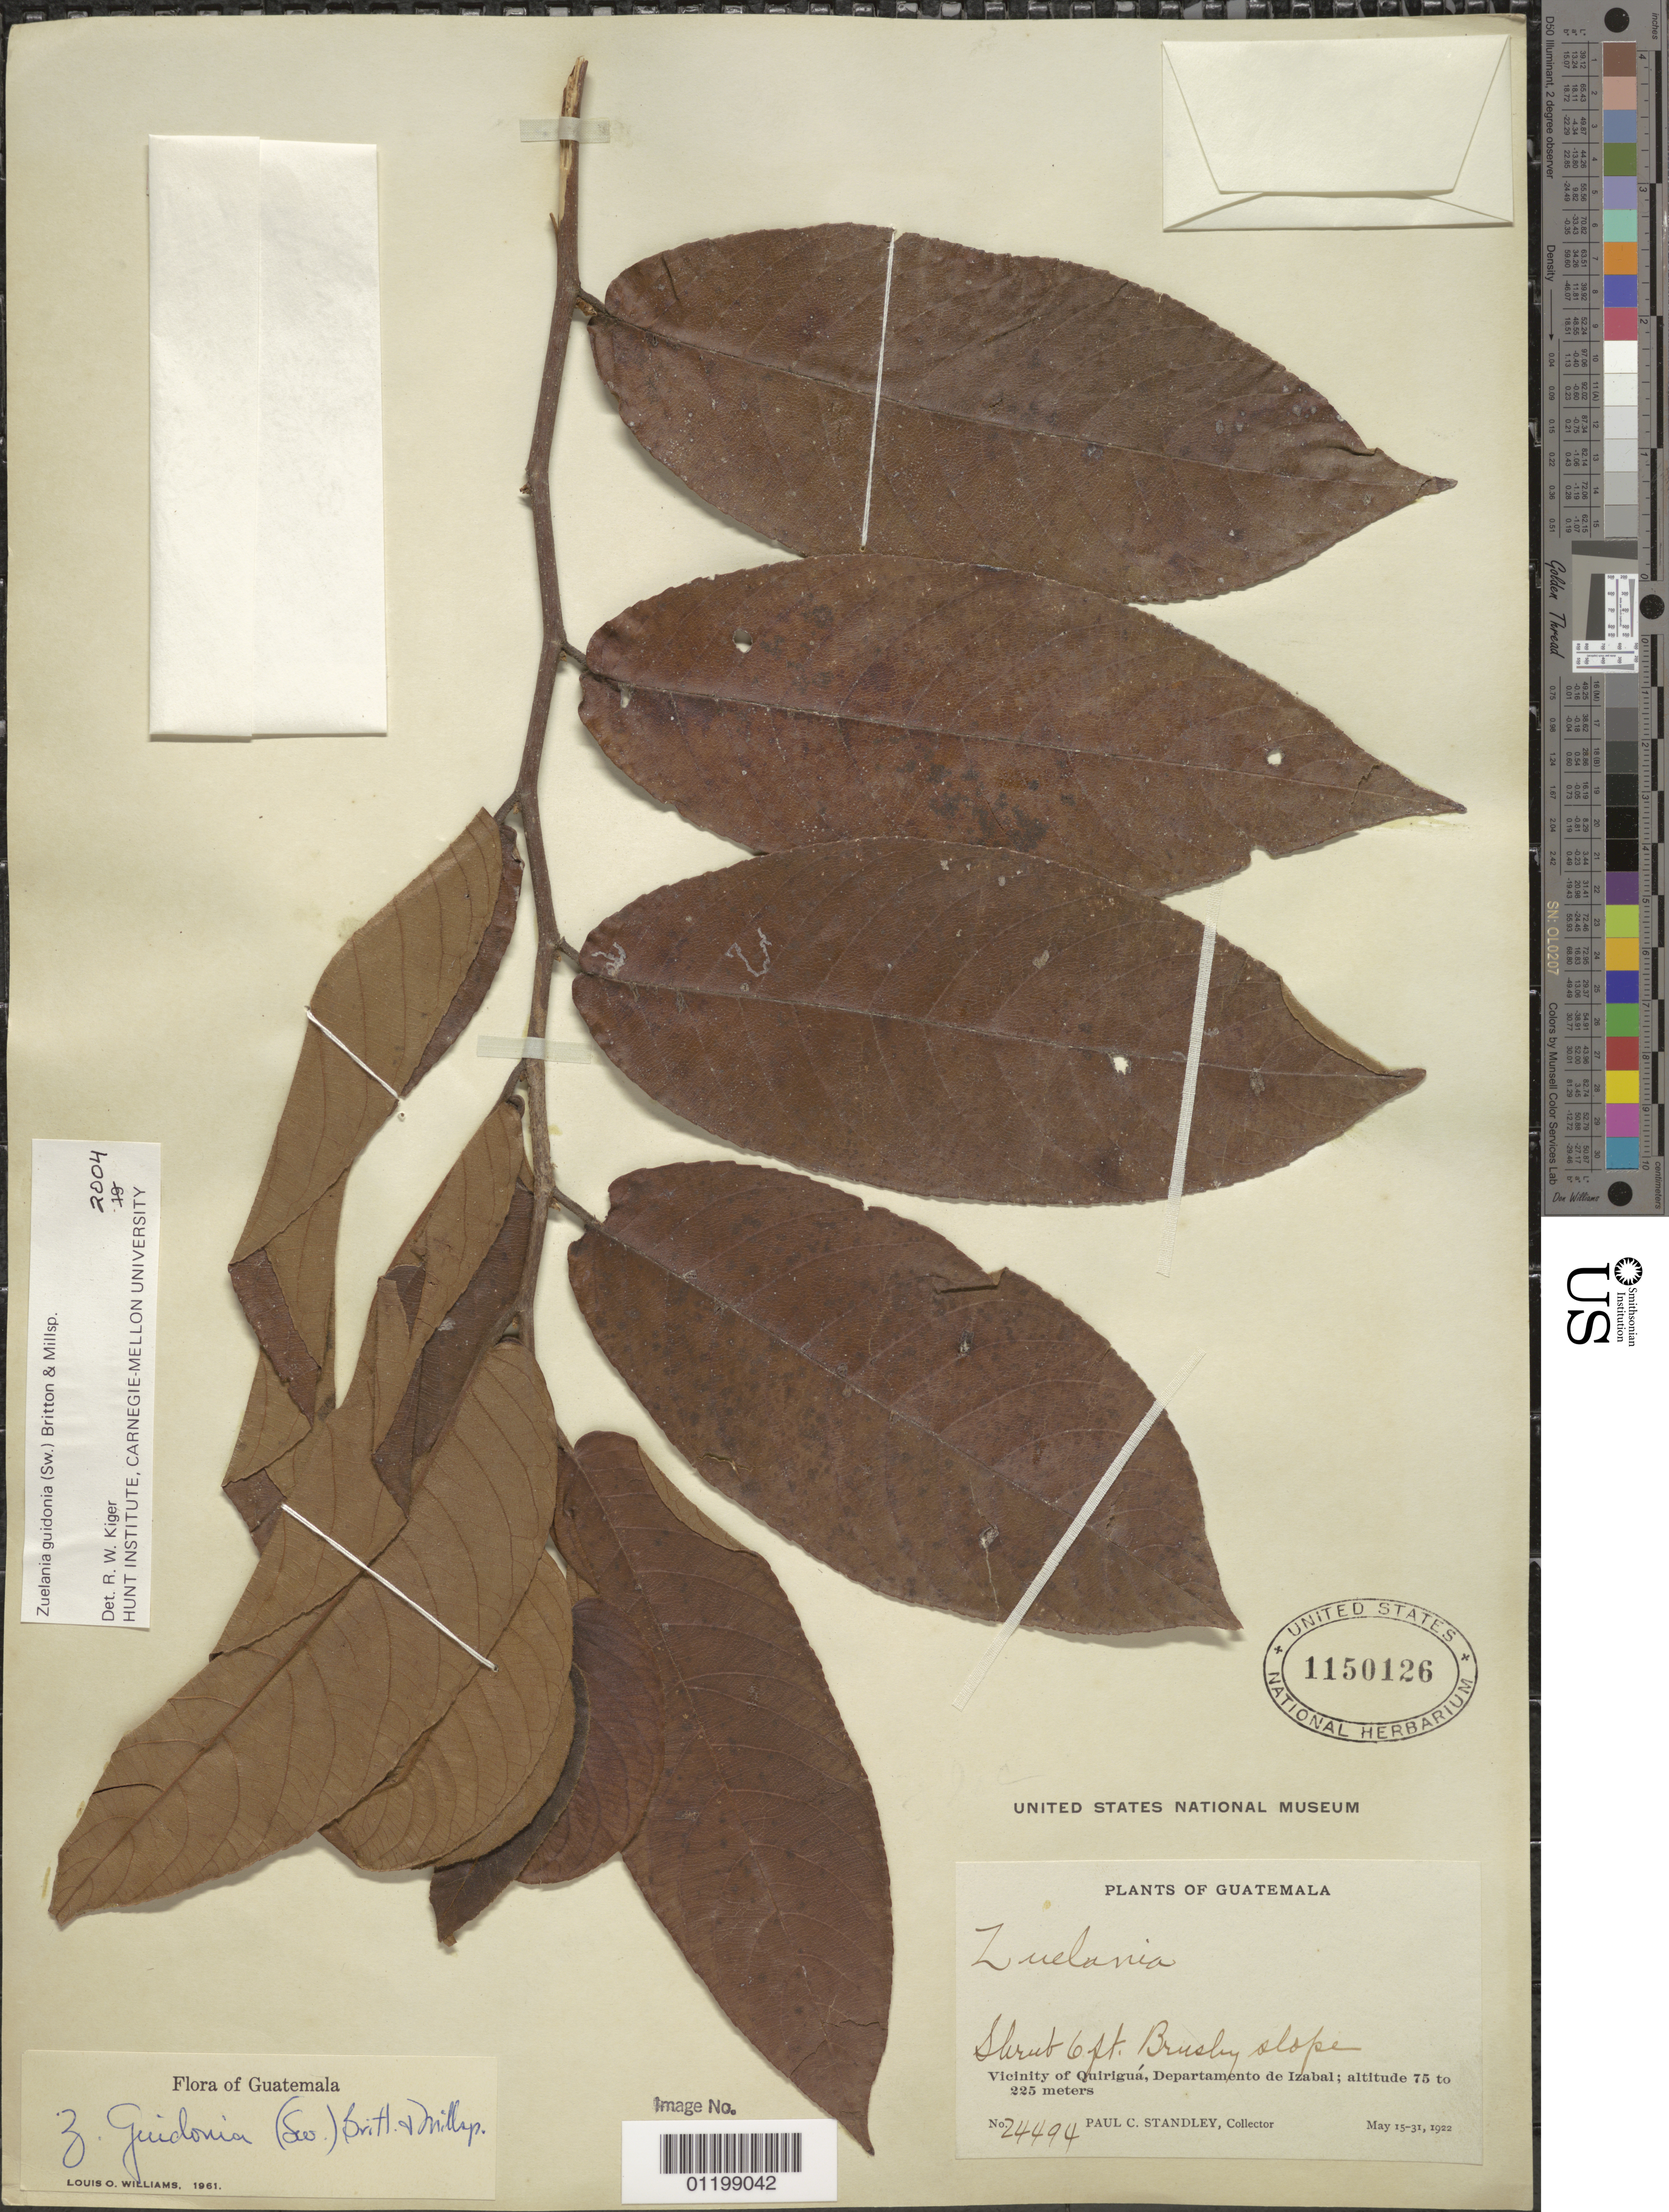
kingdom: Plantae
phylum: Tracheophyta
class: Magnoliopsida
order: Malpighiales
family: Salicaceae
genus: Casearia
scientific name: Casearia laetioides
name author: (A. Rich.) Warb.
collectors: P. C. Standley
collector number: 24494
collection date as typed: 15 May 1922 to 31 Mar 1922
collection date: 1922-03-31/1922-05-15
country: Guatemala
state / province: Izabal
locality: Vicinity of Quiriguá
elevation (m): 75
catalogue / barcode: US 1150126